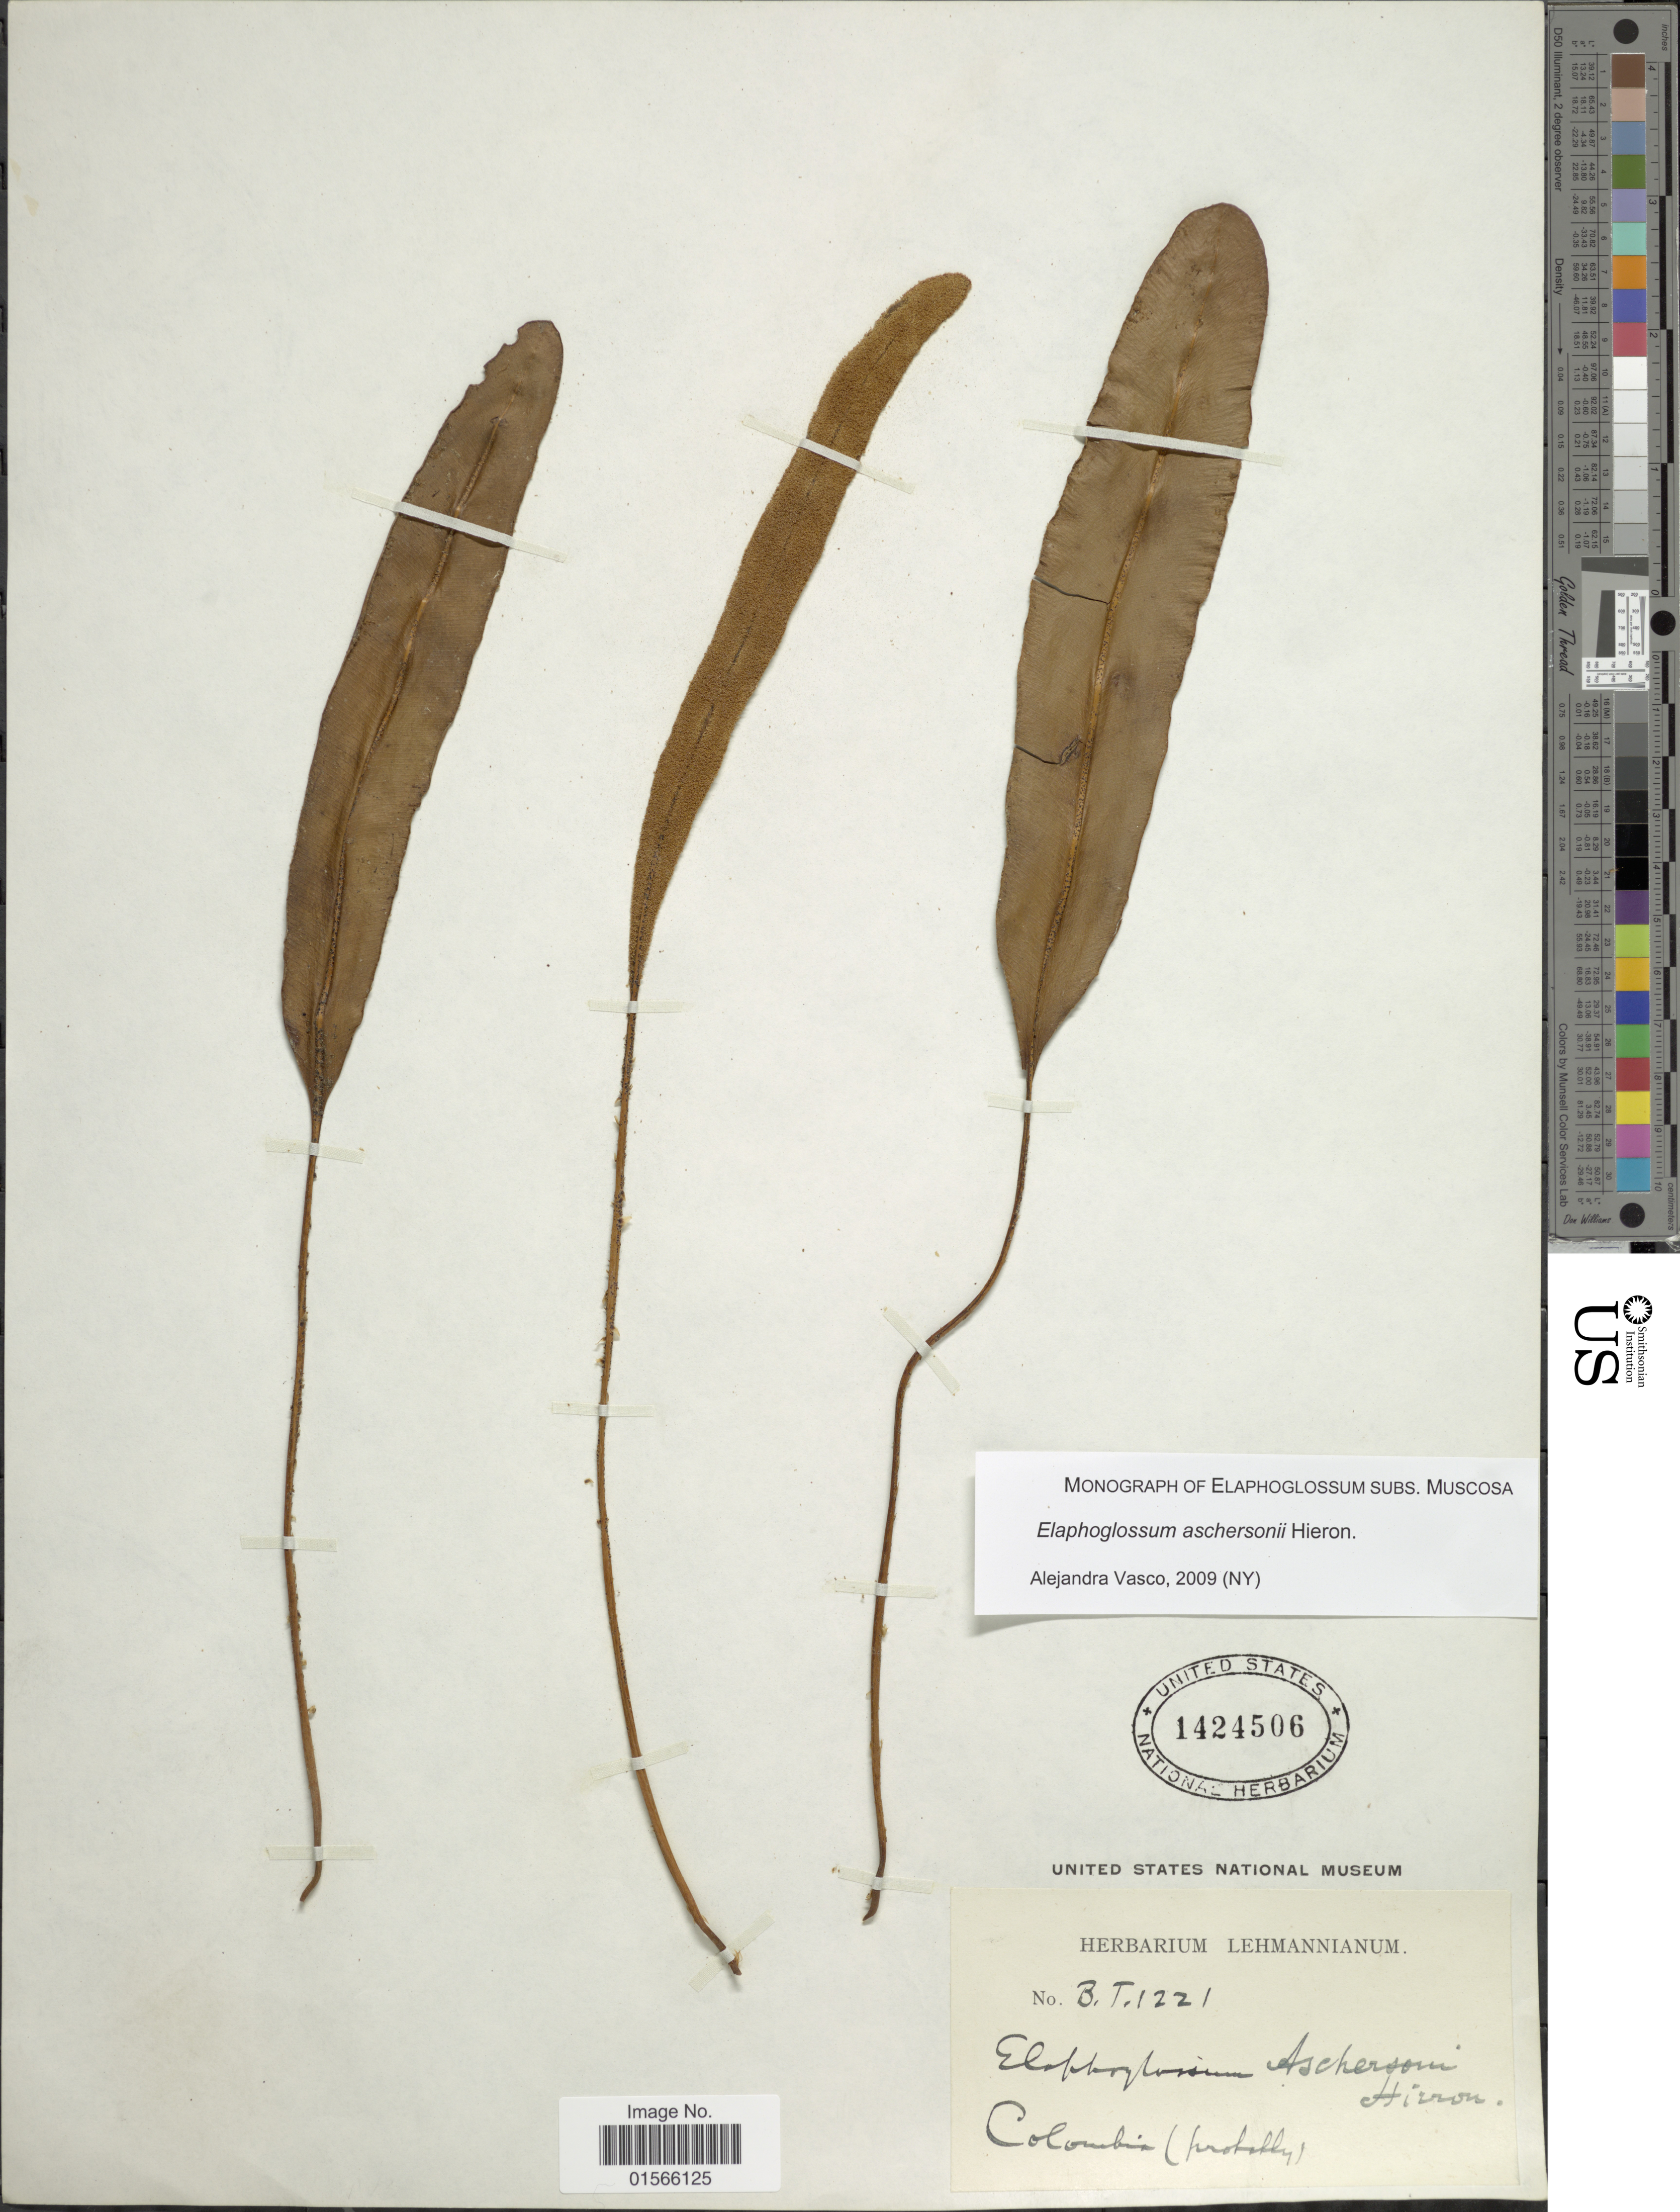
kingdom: Plantae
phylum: Tracheophyta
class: Polypodiopsida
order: Polypodiales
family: Dryopteridaceae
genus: Elaphoglossum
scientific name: Elaphoglossum aschersonii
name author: Hieron.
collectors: ex herb. Lehmannianum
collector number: B.T.1221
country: Colombia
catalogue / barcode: US 1424506